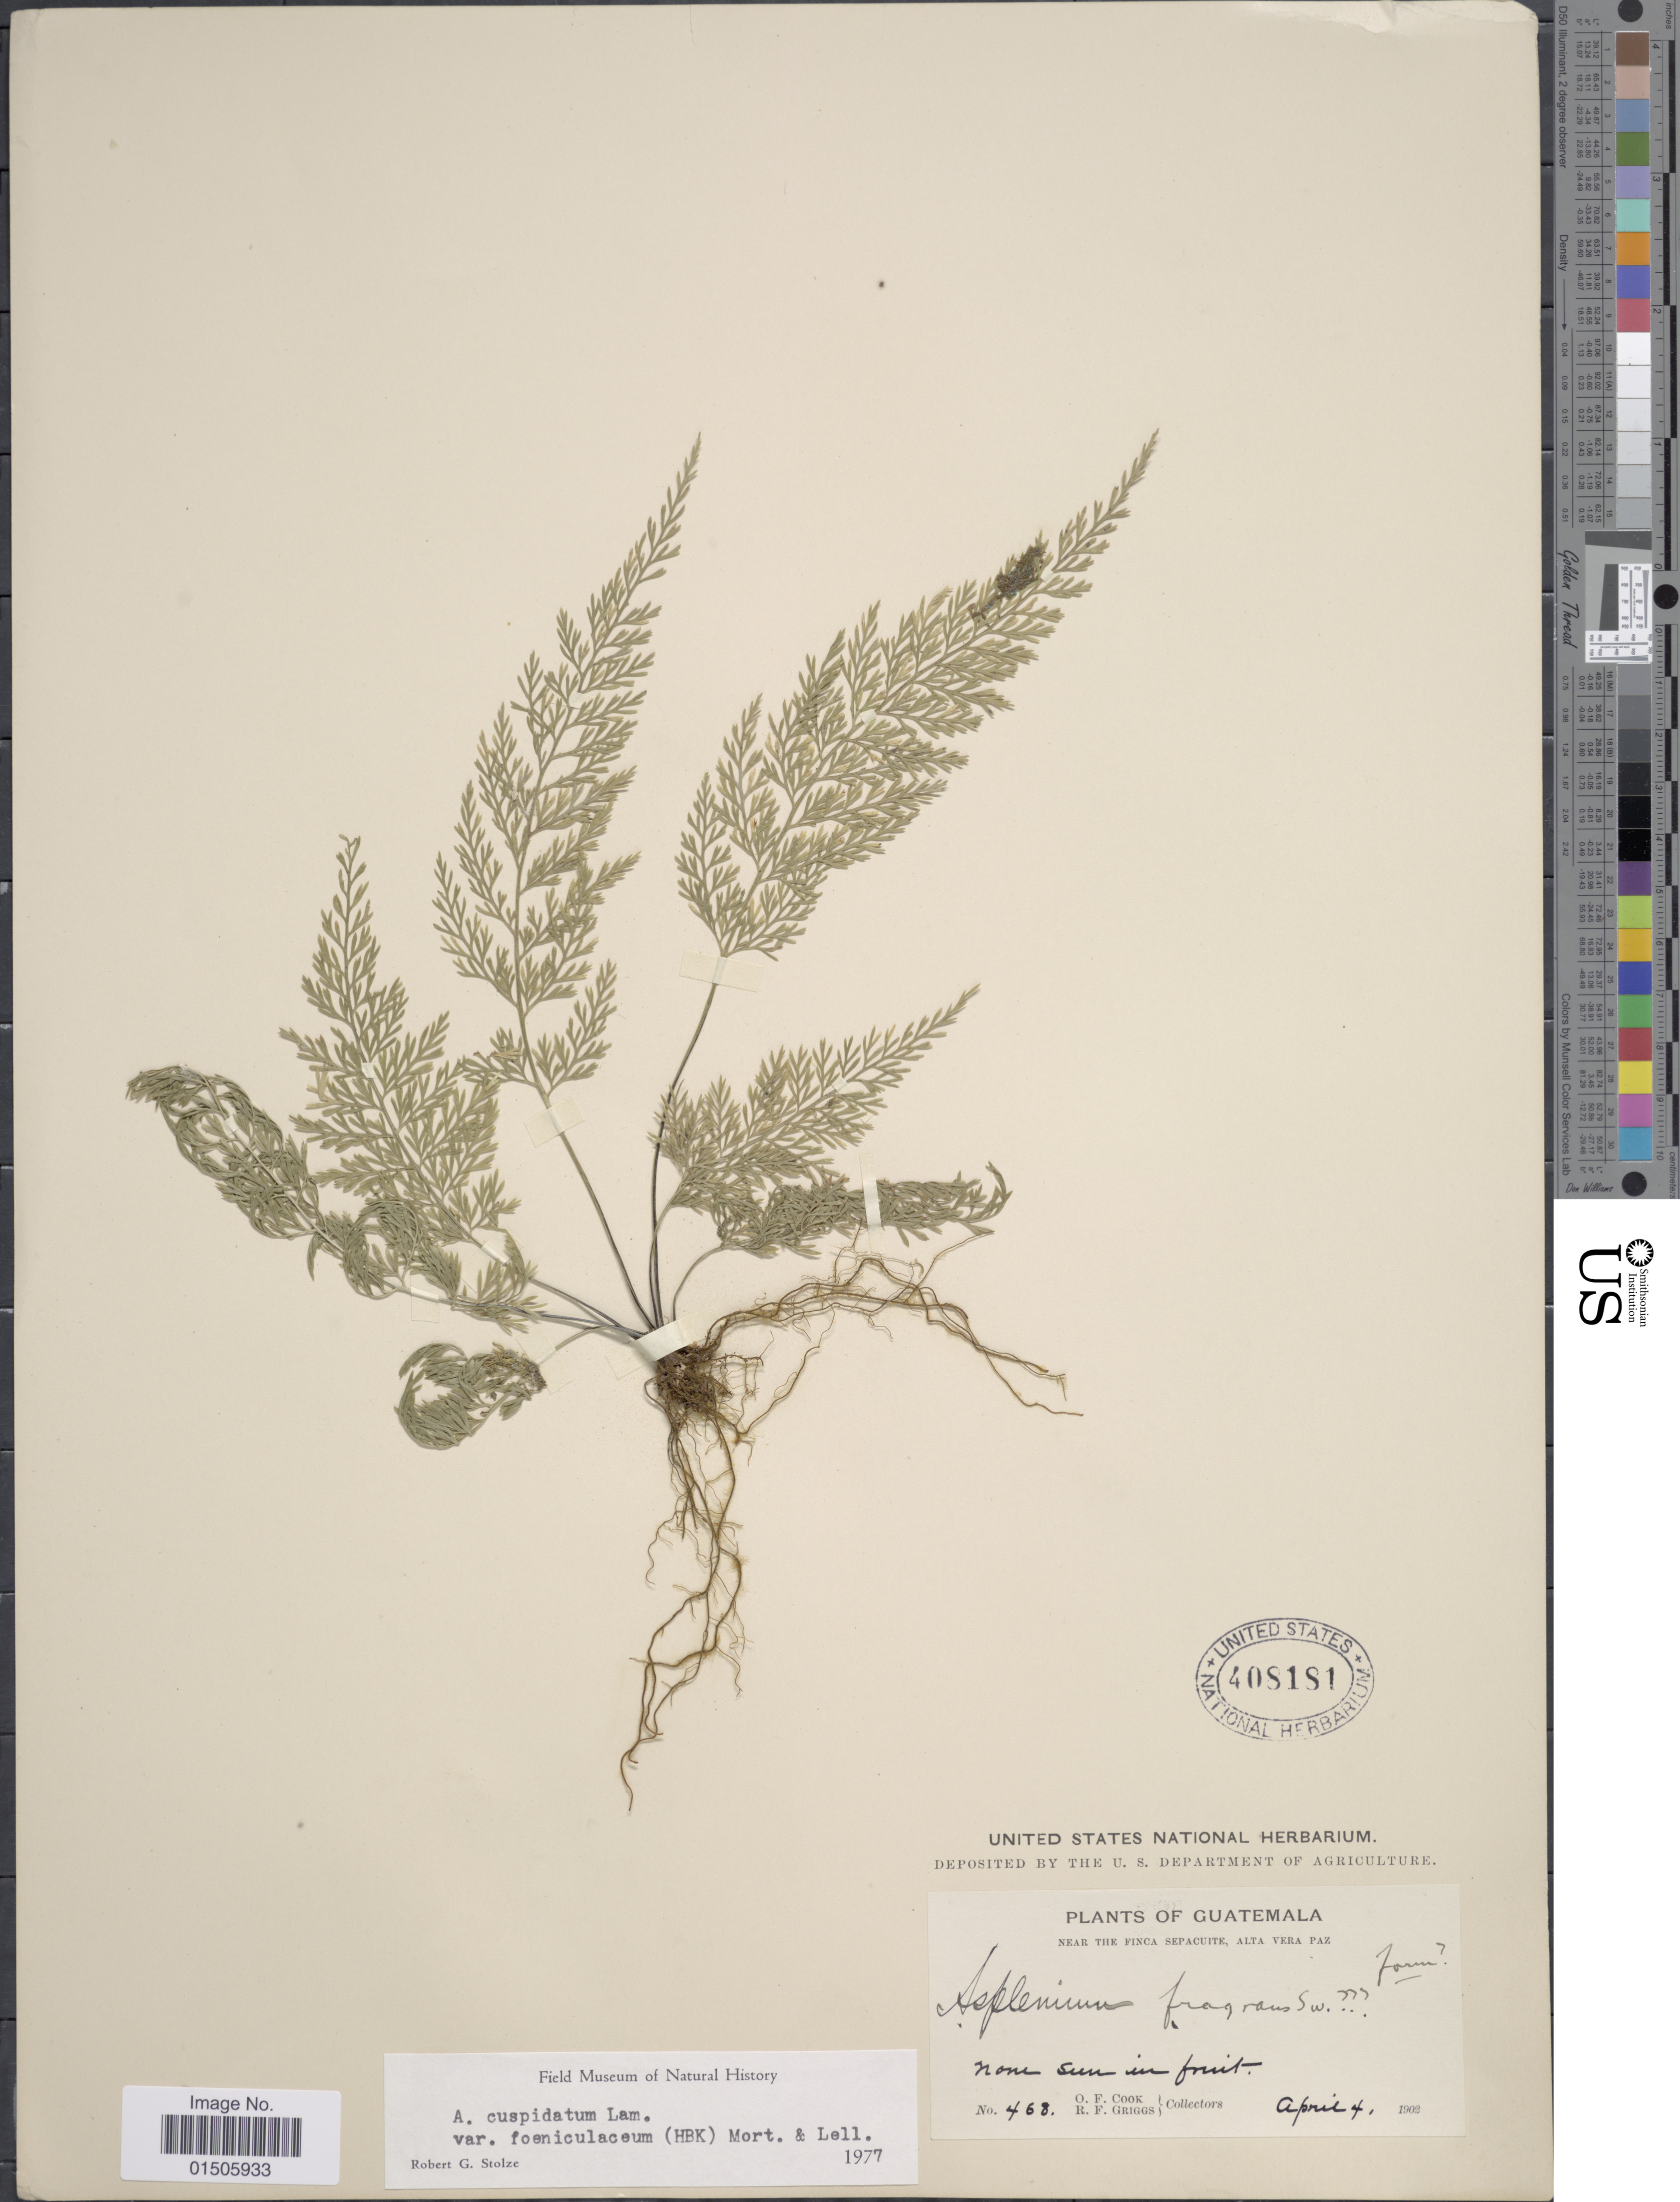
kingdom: Plantae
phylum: Tracheophyta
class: Polypodiopsida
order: Polypodiales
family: Aspleniaceae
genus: Asplenium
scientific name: Asplenium cuspidatum var. foeniculaceum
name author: (Kunth) C.V. Morton & Lellinger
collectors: O. F. Cook & R. F. Griggs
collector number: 468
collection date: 1902-04-04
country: Guatemala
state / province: Alta Verapaz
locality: Near the Finca Sepacuite. Alta Vera Paz.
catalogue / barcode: US 408181